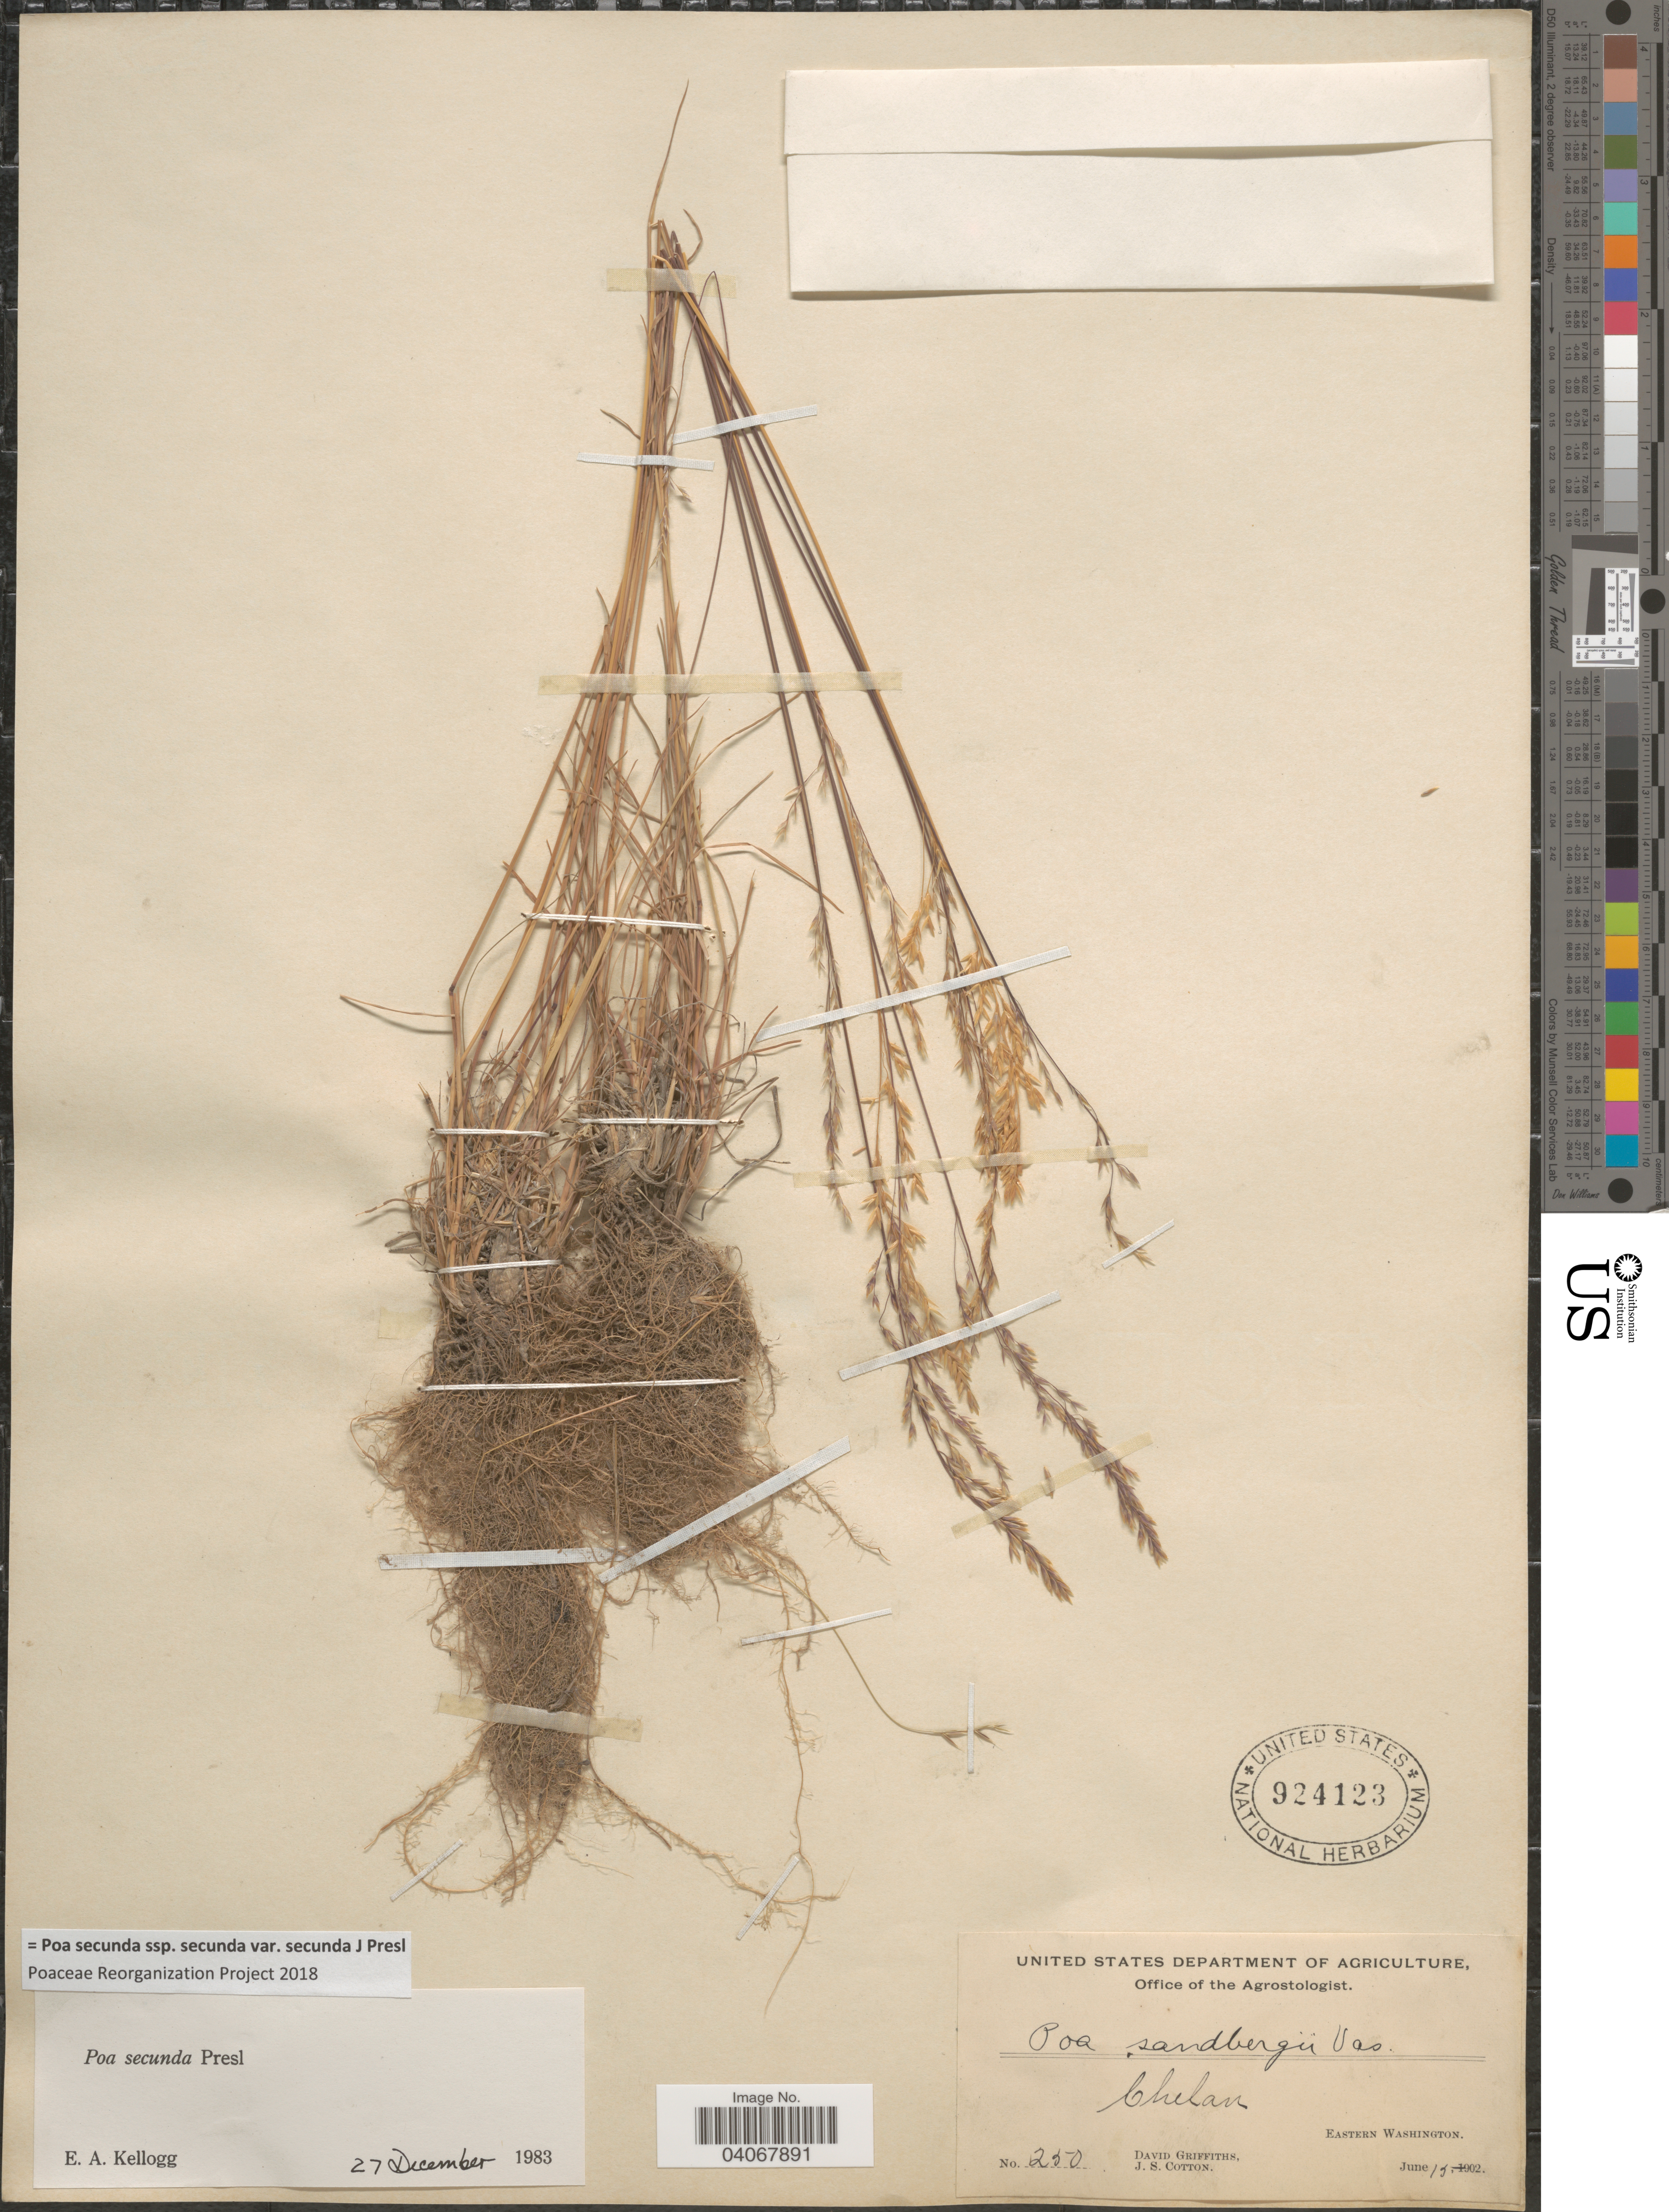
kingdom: Plantae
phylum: Tracheophyta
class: Liliopsida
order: Poales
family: Poaceae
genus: Poa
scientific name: Poa secunda subsp. secunda var. secunda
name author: J. Presl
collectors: D. Griffiths & J. S. Cotton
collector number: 250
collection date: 1902-06-15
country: United States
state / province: Washington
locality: Chelan. Eastern Washington.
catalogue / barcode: US 924123